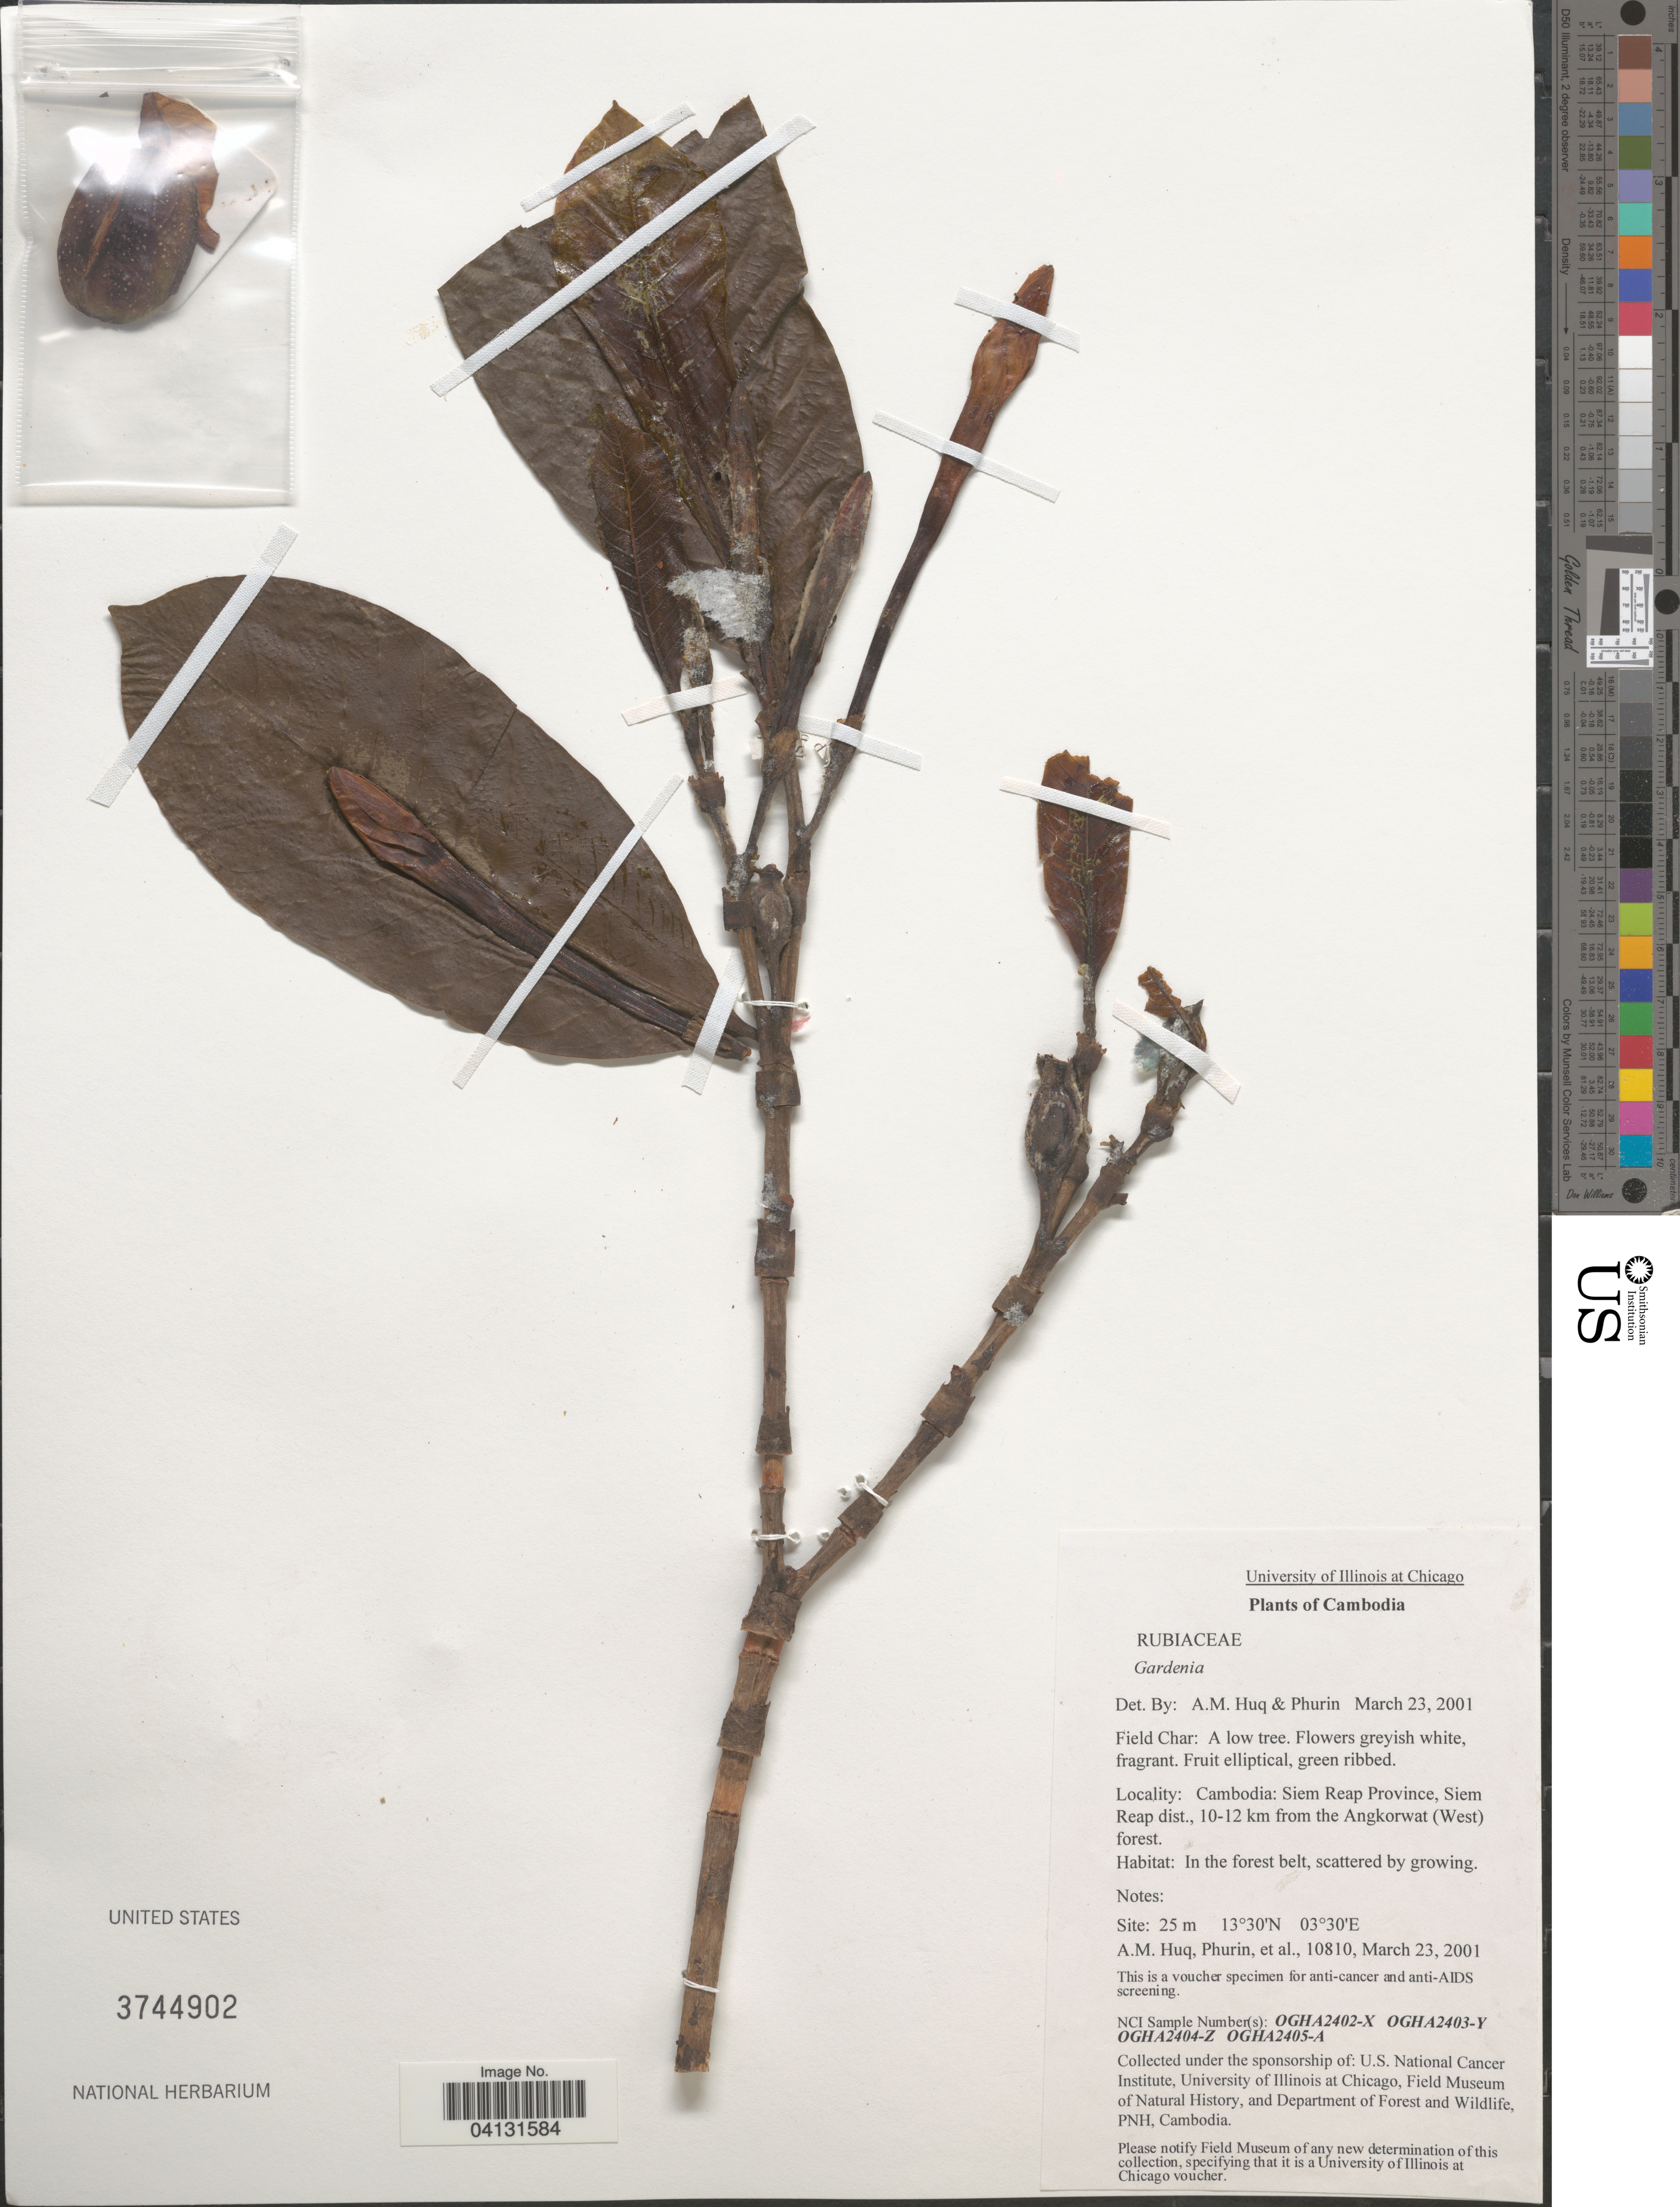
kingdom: Plantae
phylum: Tracheophyta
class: Magnoliopsida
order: Gentianales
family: Rubiaceae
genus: Gardenia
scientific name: Gardenia sp.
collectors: A. M. Huq, -. Phurin & et al.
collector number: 10810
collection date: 2001-03-23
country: Cambodia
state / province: Siĕm Réab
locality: Siem Reap Province, Siem Reap dist., 10-12 km from the Angkorwat (West) forest.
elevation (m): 25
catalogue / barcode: US 3744902